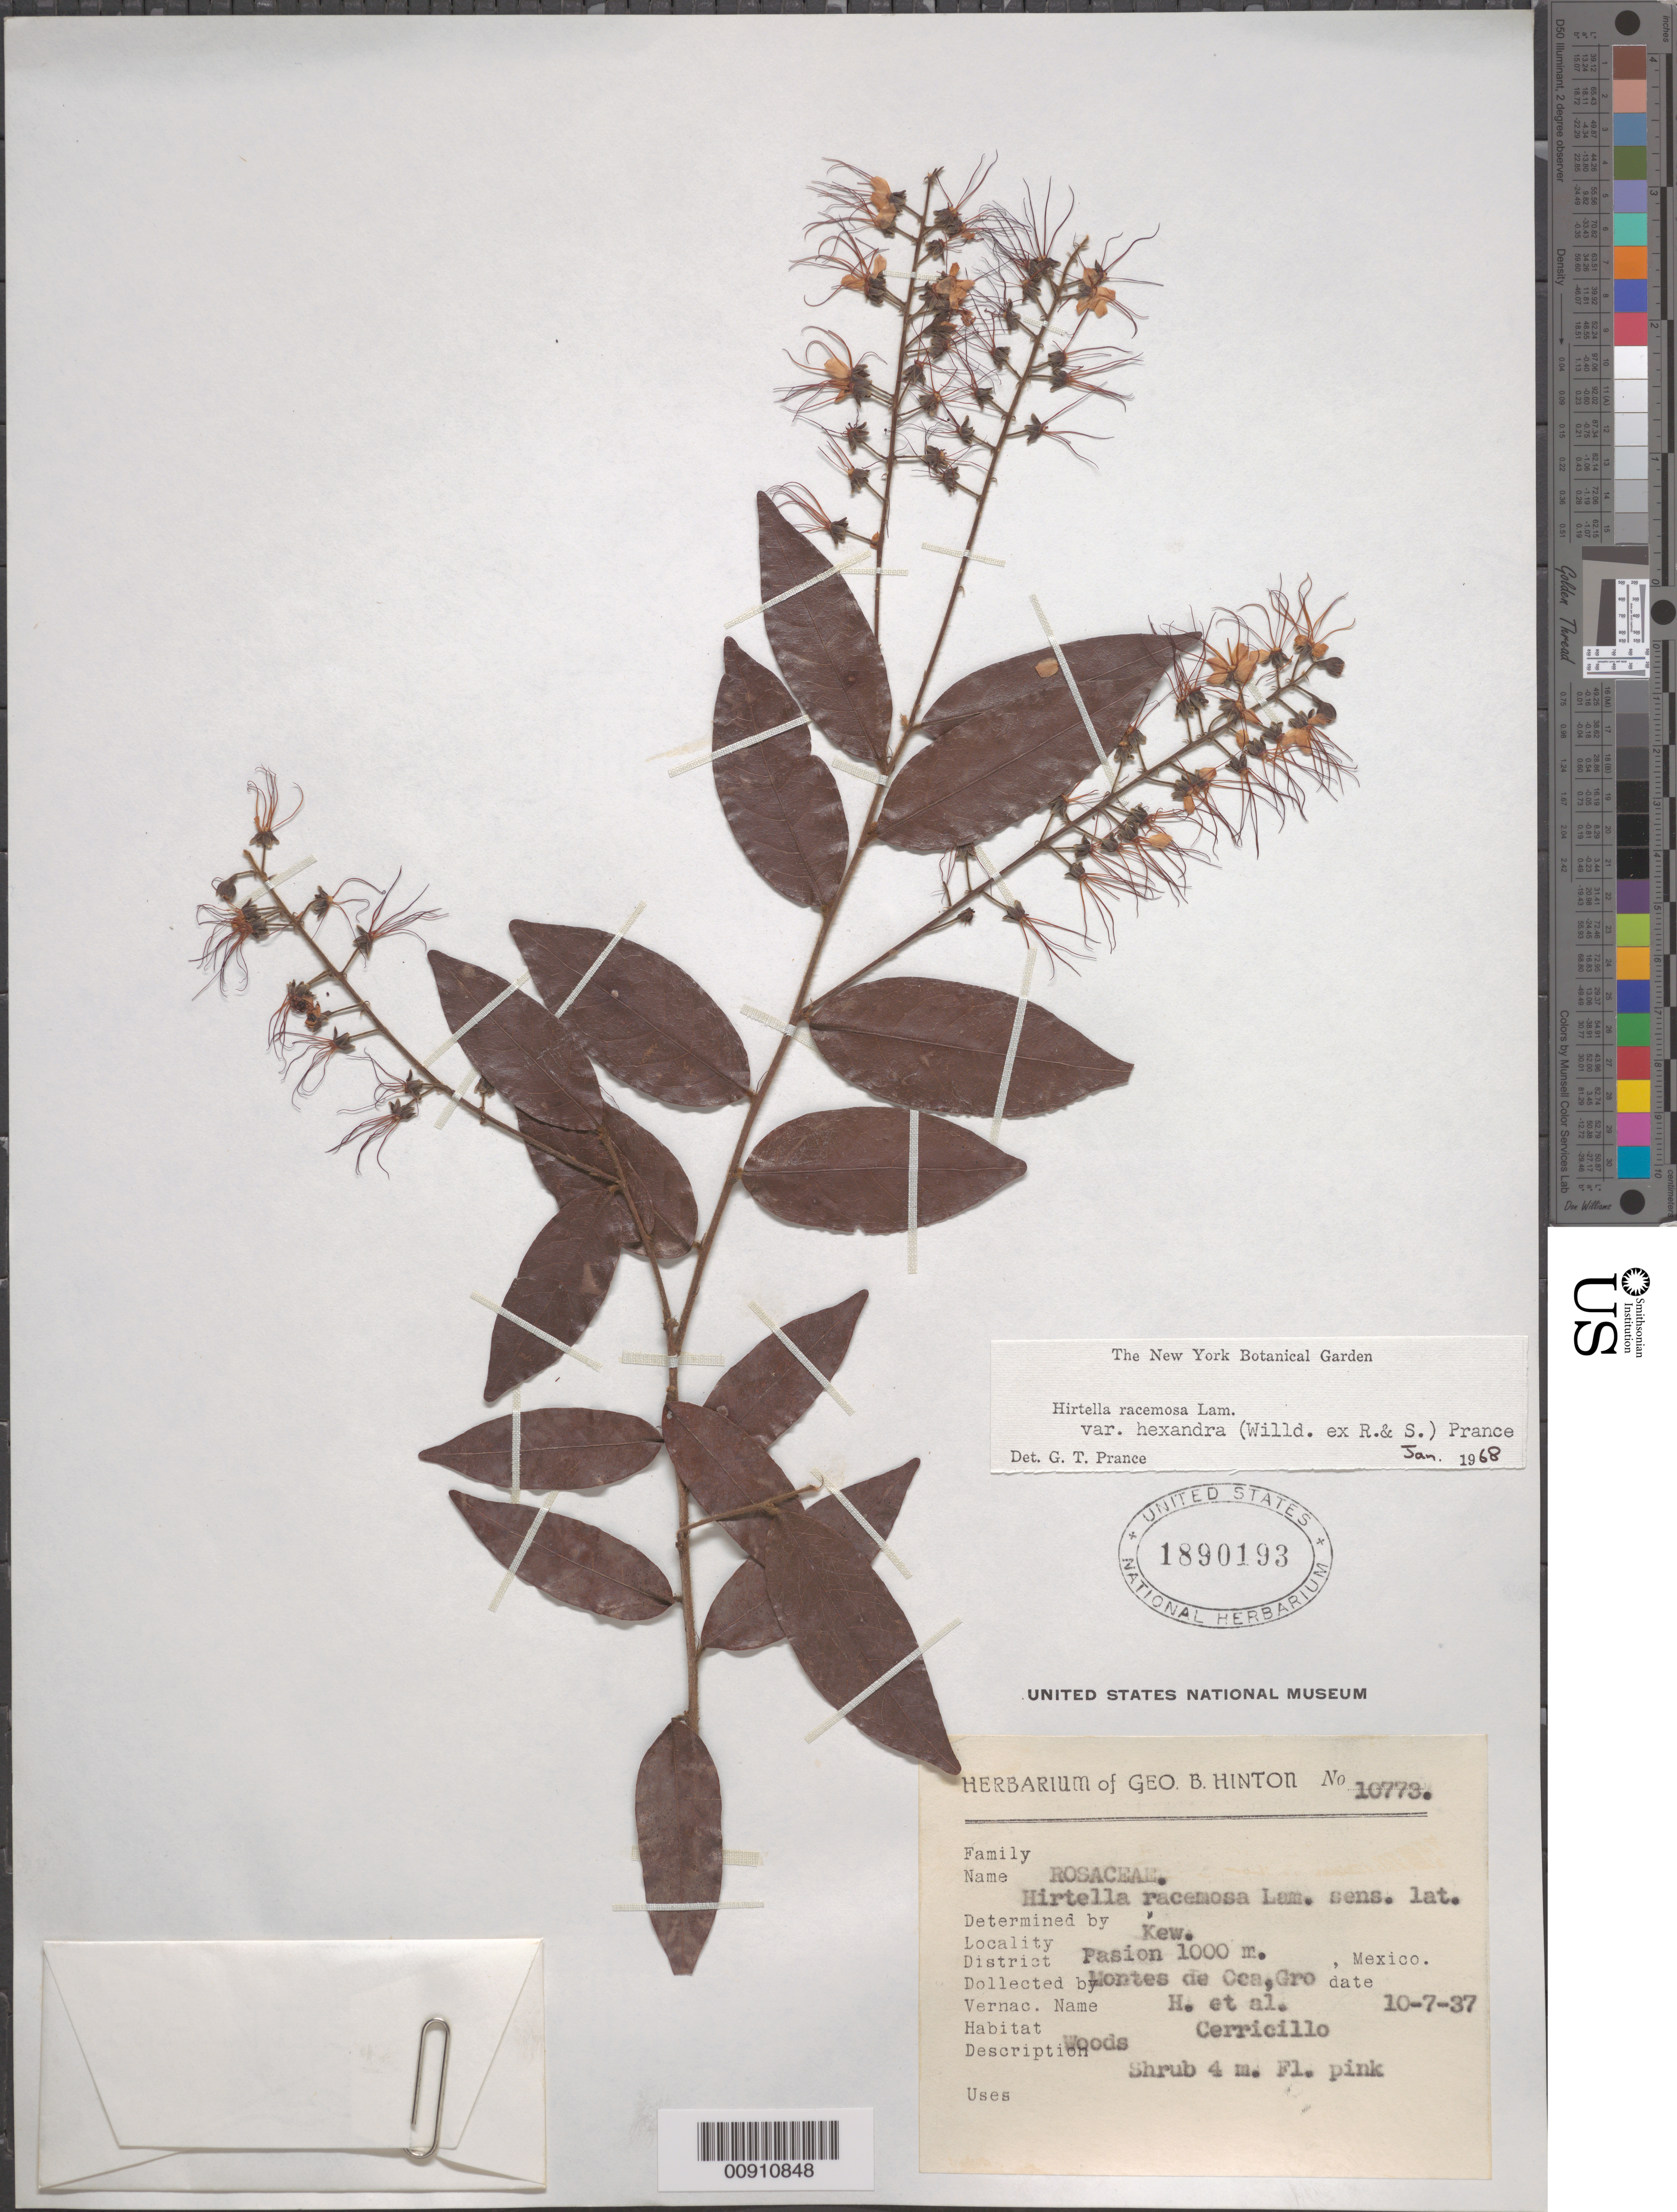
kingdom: Plantae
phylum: Tracheophyta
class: Magnoliopsida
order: Malpighiales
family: Chrysobalanaceae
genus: Hirtella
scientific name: Hirtella racemosa var. hexandra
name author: (Willd. ex Roem. & Schult.) Prance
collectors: G. B. Hinton & et al.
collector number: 10773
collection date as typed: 07 Oct 1937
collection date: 1937-10-07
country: Mexico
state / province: Guerrero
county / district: Montes de Oca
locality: Pasion, District Montes de Oca, Guerrero.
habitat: Woods.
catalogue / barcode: US 1890193